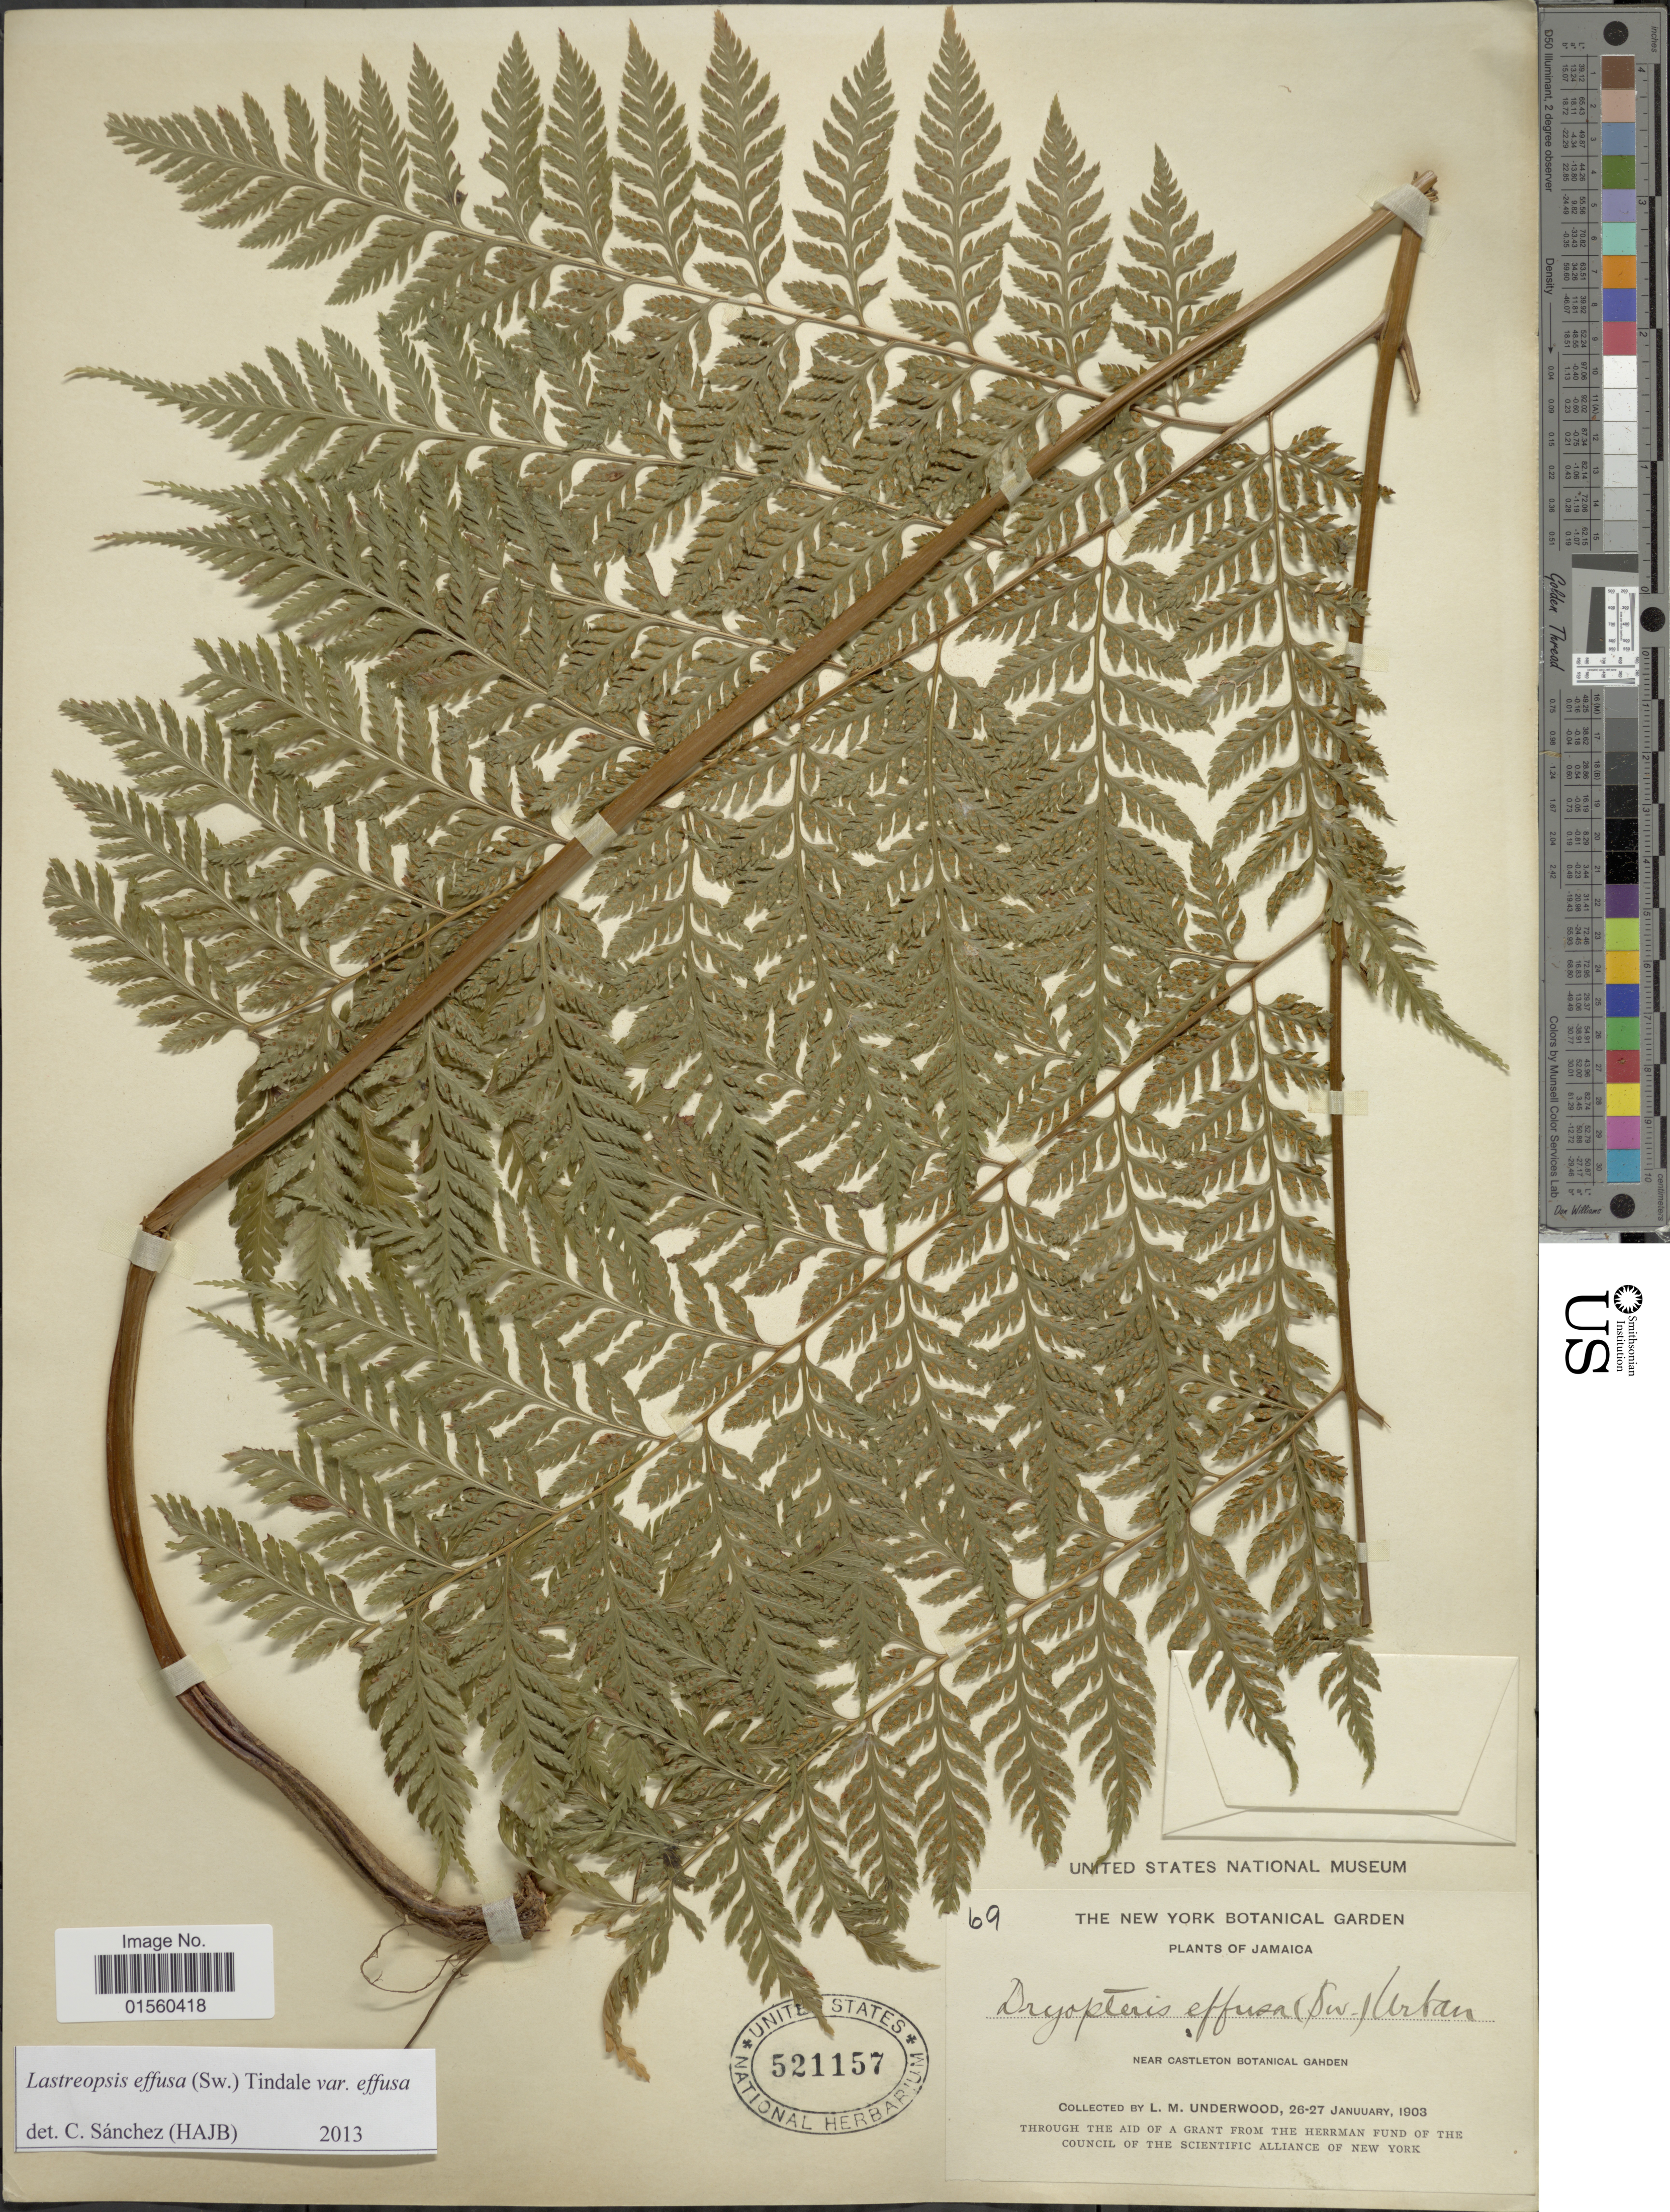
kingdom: Plantae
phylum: Tracheophyta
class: Polypodiopsida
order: Polypodiales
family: Dryopteridaceae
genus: Parapolystichum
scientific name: Parapolystichum effusum var. effusum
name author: (Sw.) Ching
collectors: L. M. Underwood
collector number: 69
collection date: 1903-01-26/1903-01-27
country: Jamaica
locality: Near Castleton Botanical Gahden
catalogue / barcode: US 521157